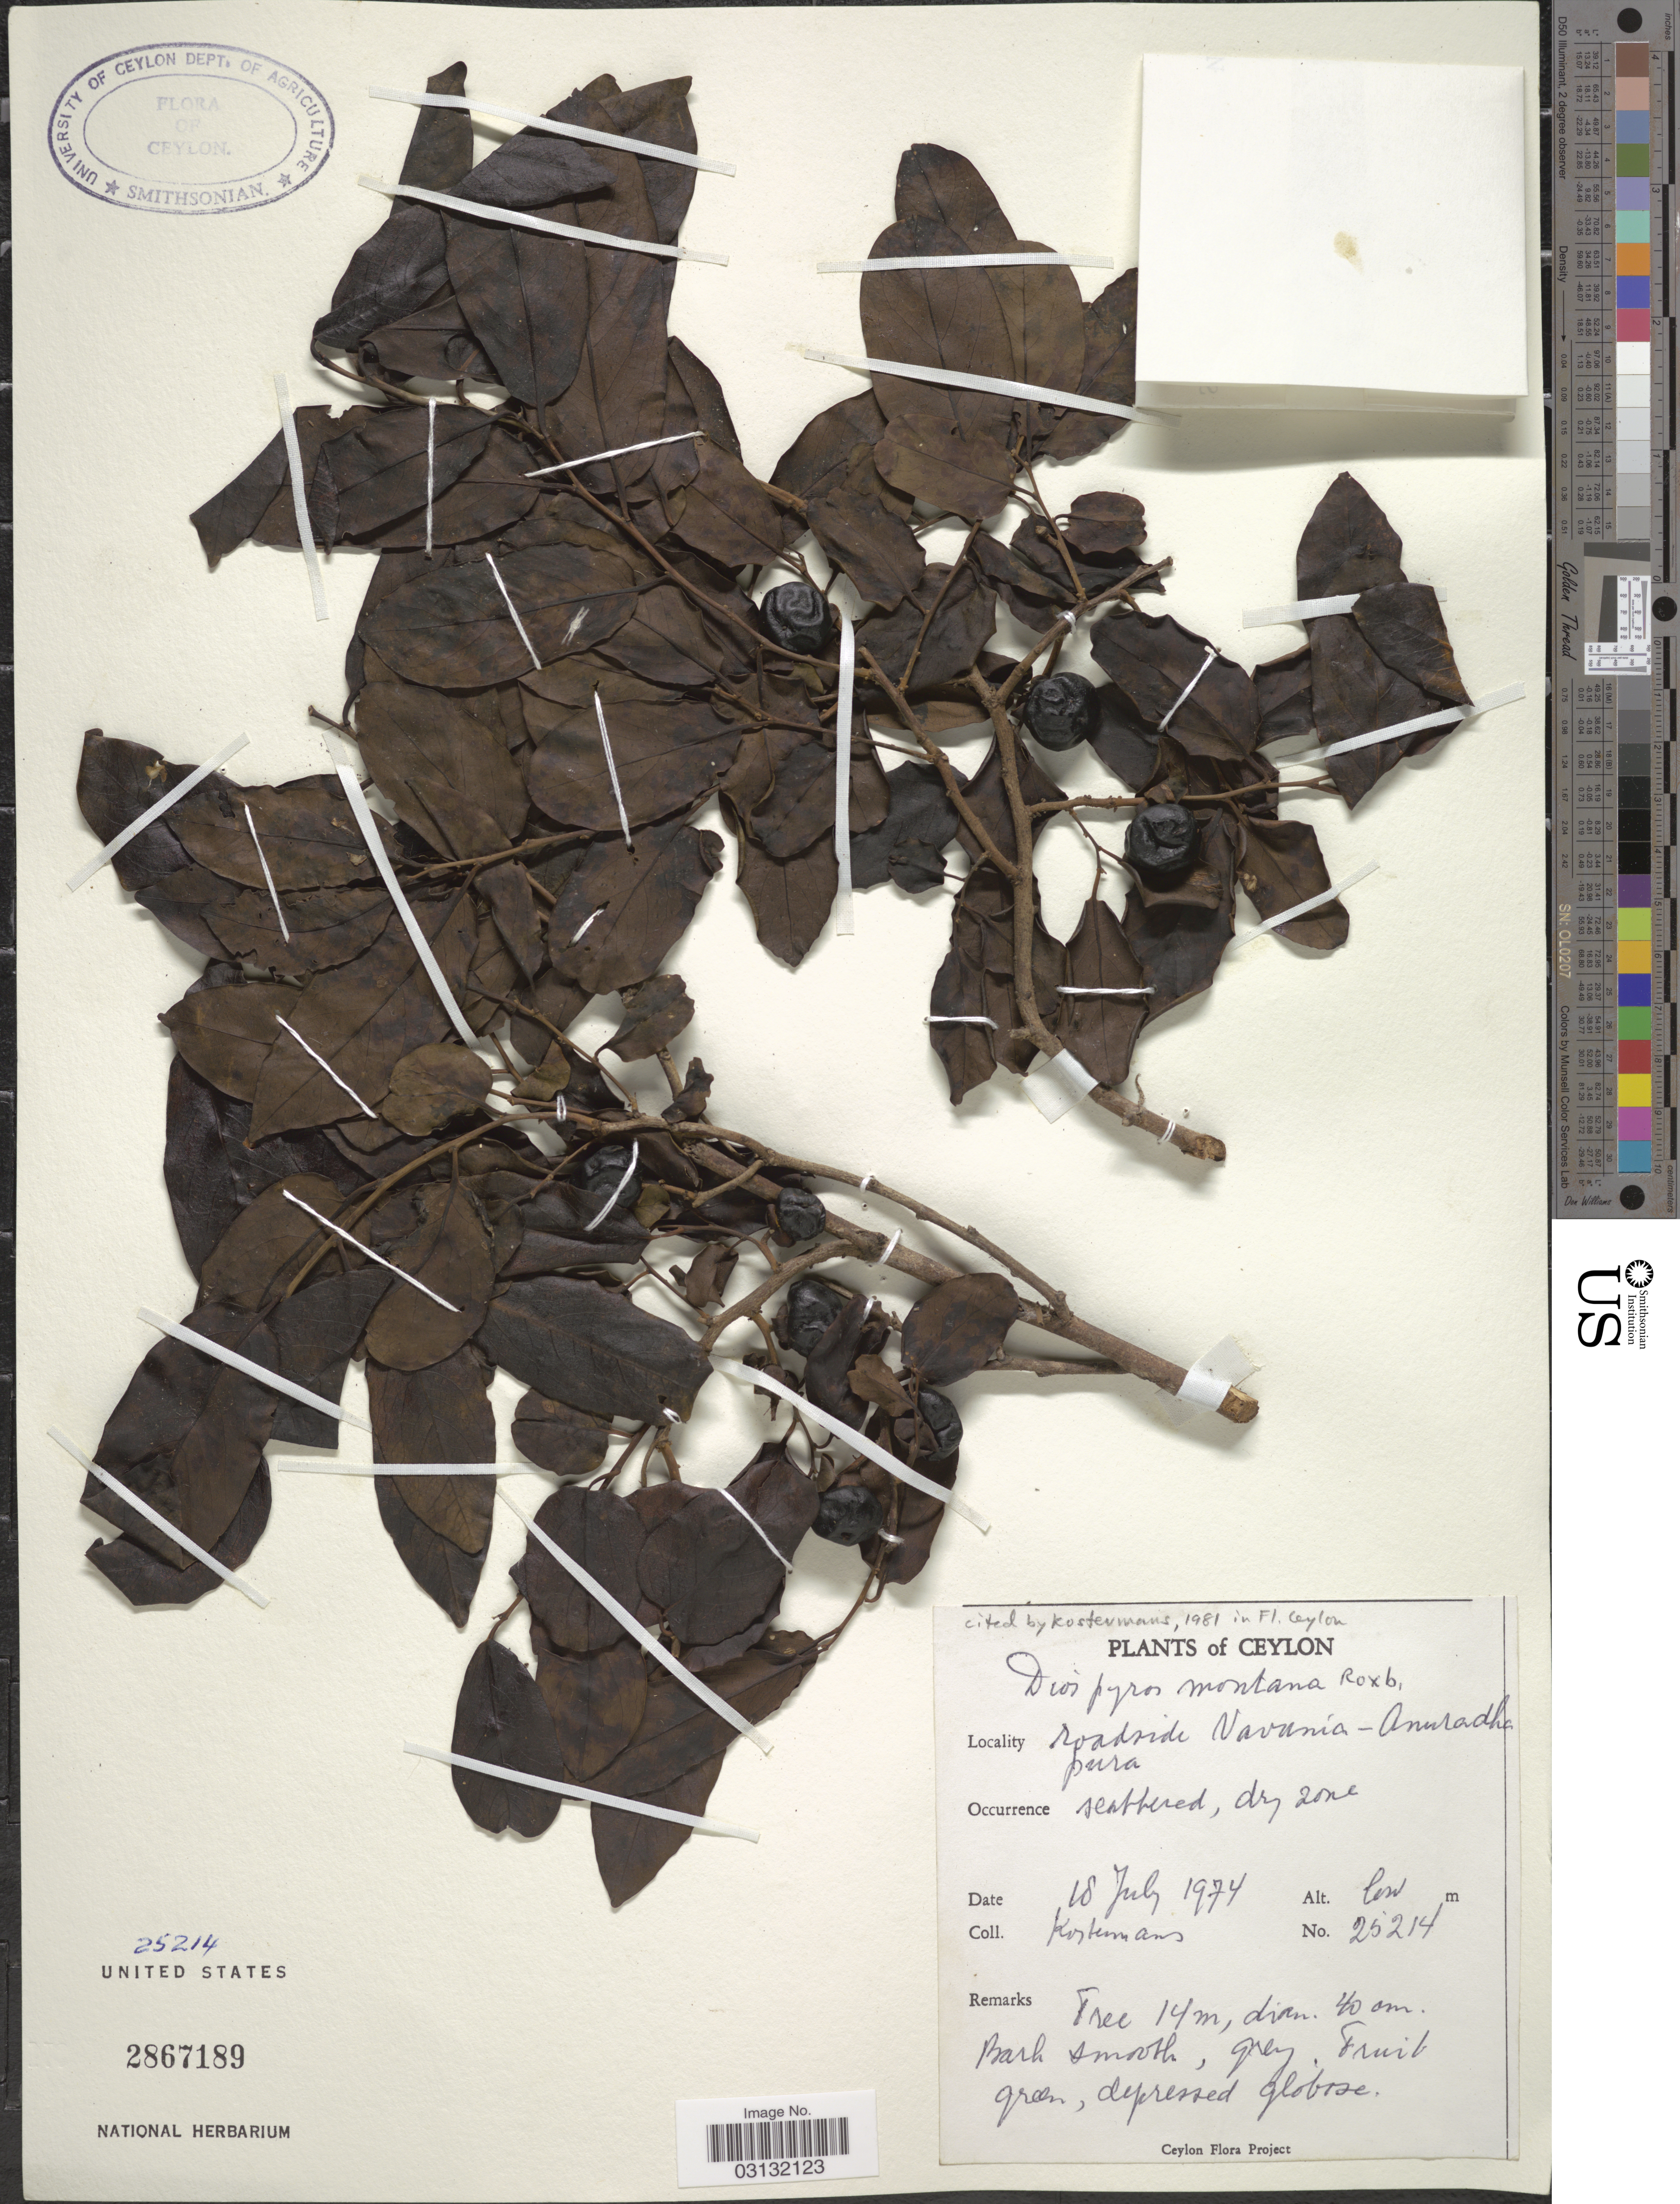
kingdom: Plantae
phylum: Tracheophyta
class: Magnoliopsida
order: Ericales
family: Ebenaceae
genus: Diospyros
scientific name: Diospyros montana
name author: Roxb.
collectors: Kostermans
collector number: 25214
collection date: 1974-07-18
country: Sri Lanka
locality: Ceylon, roadside Vavunia-Anuradhapura.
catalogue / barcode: US 2867189